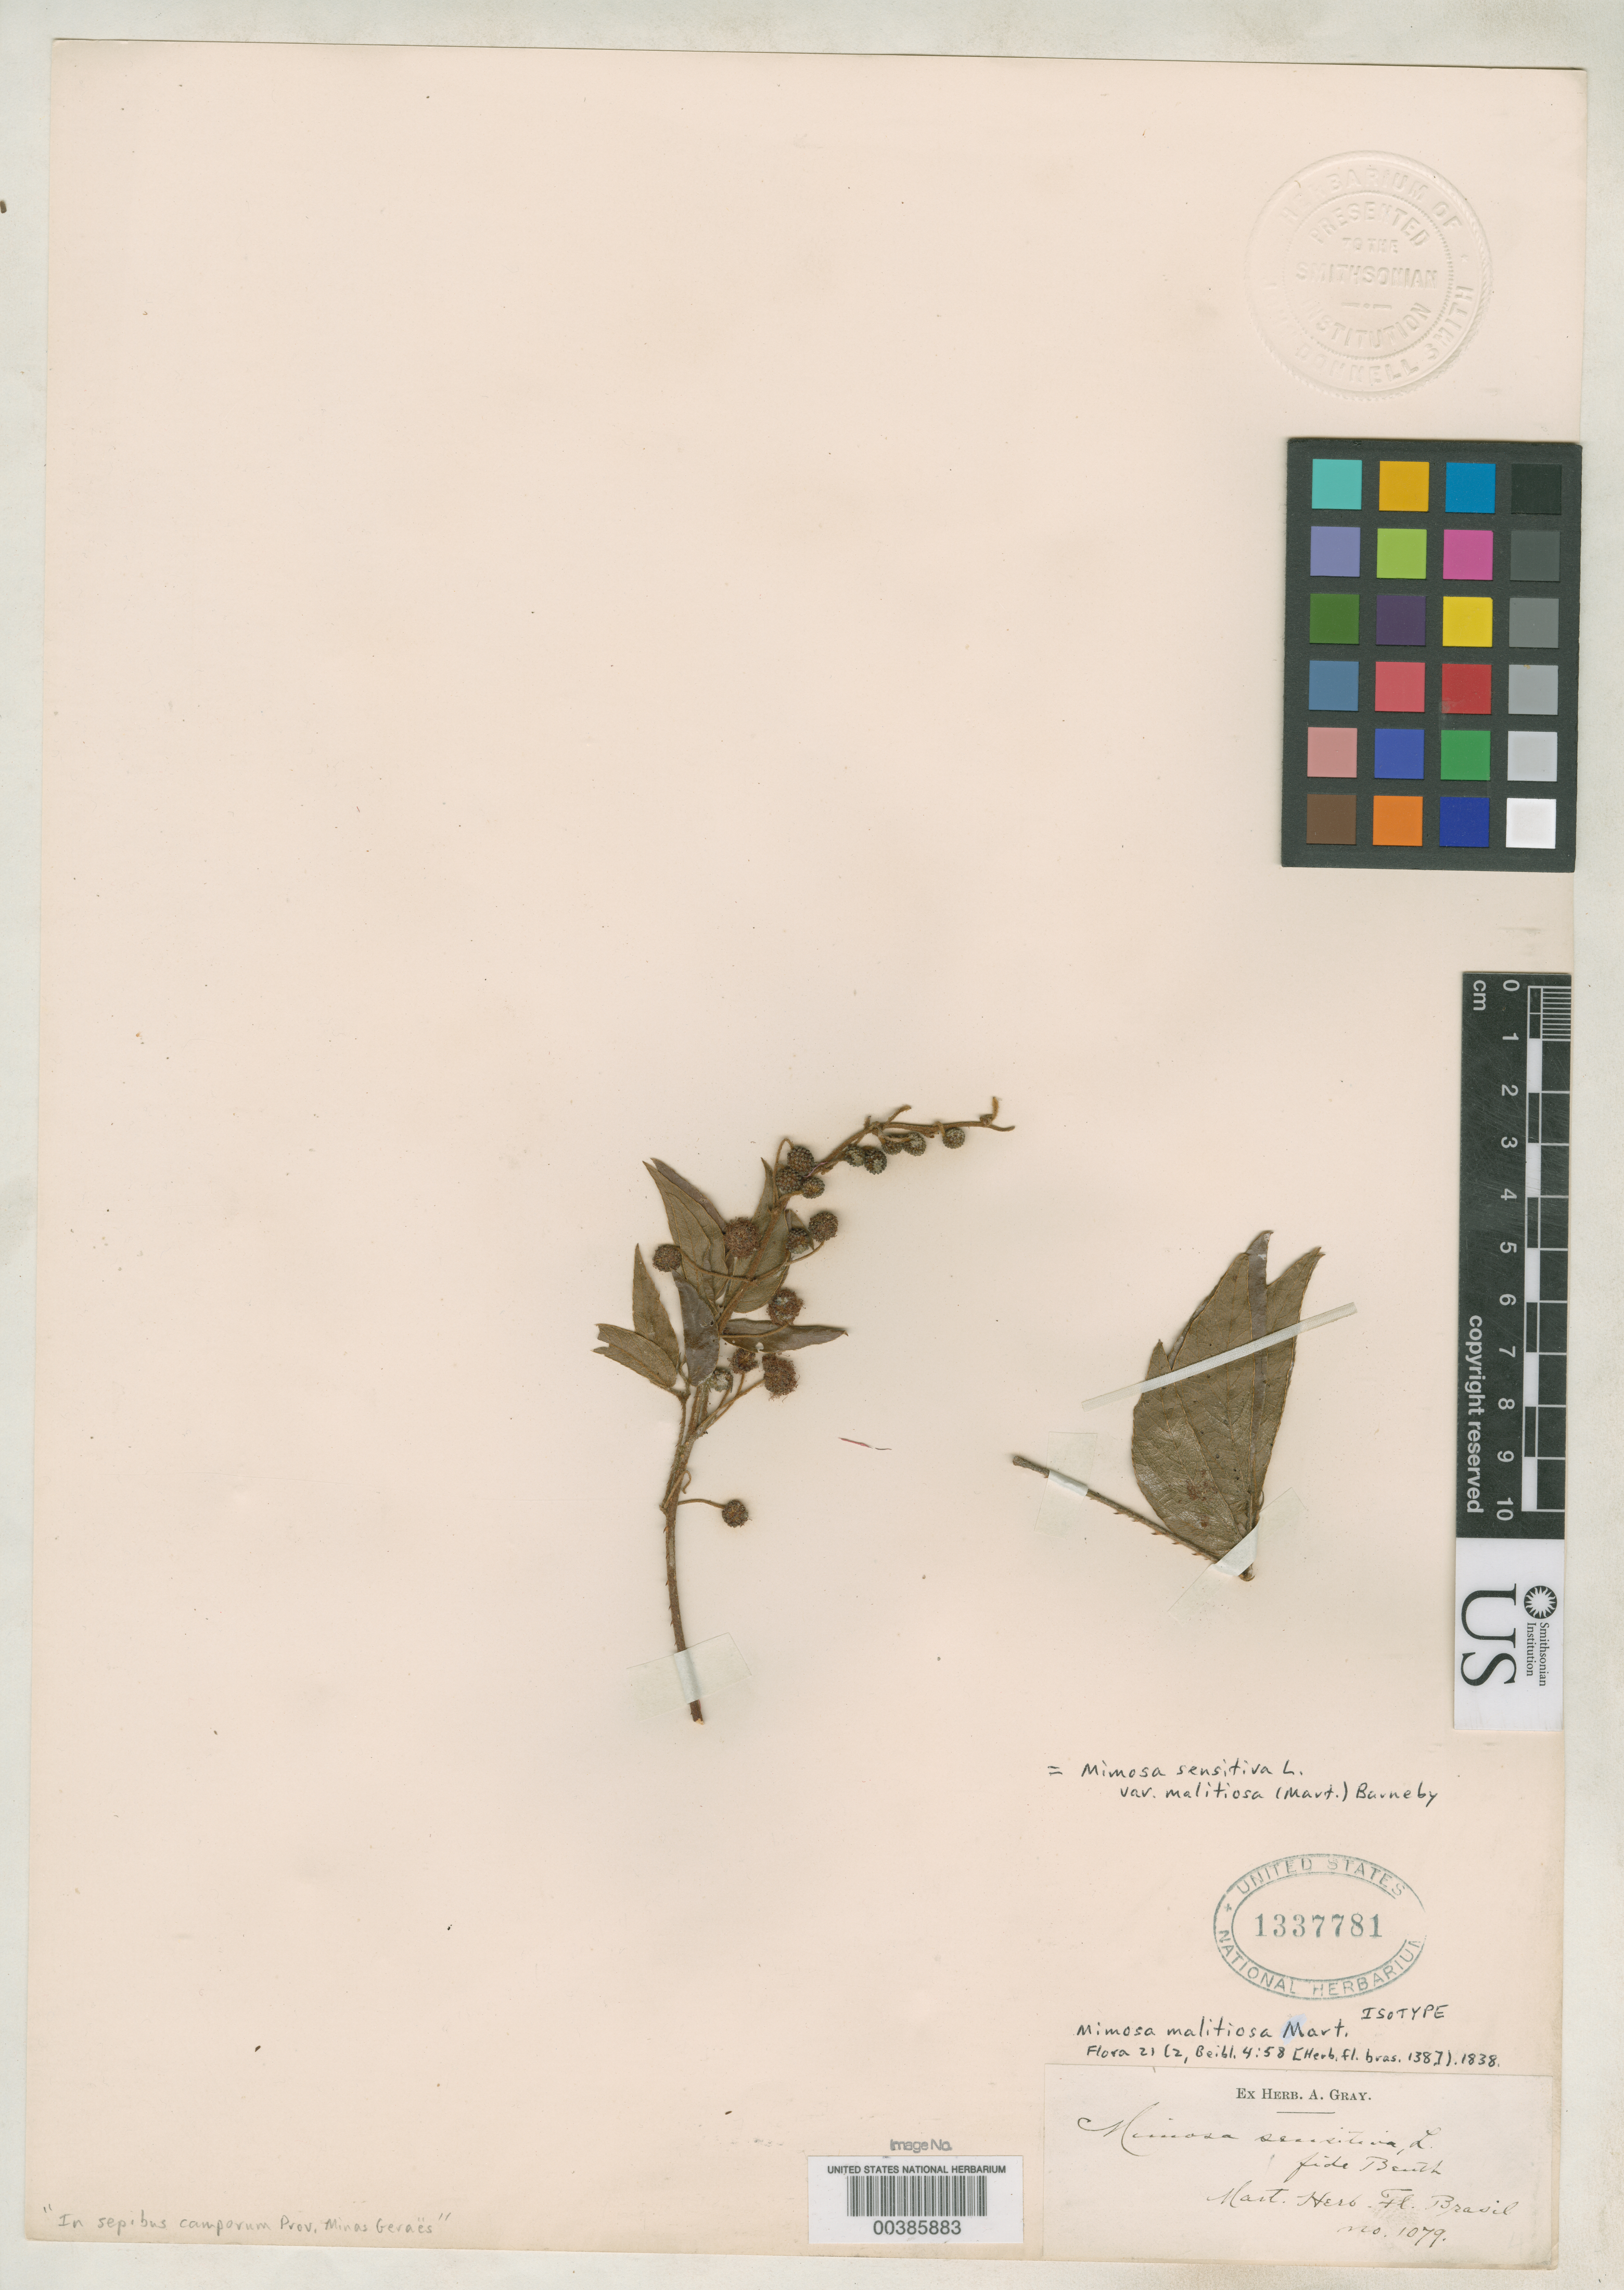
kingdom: Plantae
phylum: Tracheophyta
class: Magnoliopsida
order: Fabales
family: Fabaceae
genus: Mimosa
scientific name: Mimosa malitiosa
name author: Mart.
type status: Isolectotype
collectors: C. F. Martius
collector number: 1079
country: Brazil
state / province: Minas Gerais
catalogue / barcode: US 1337781